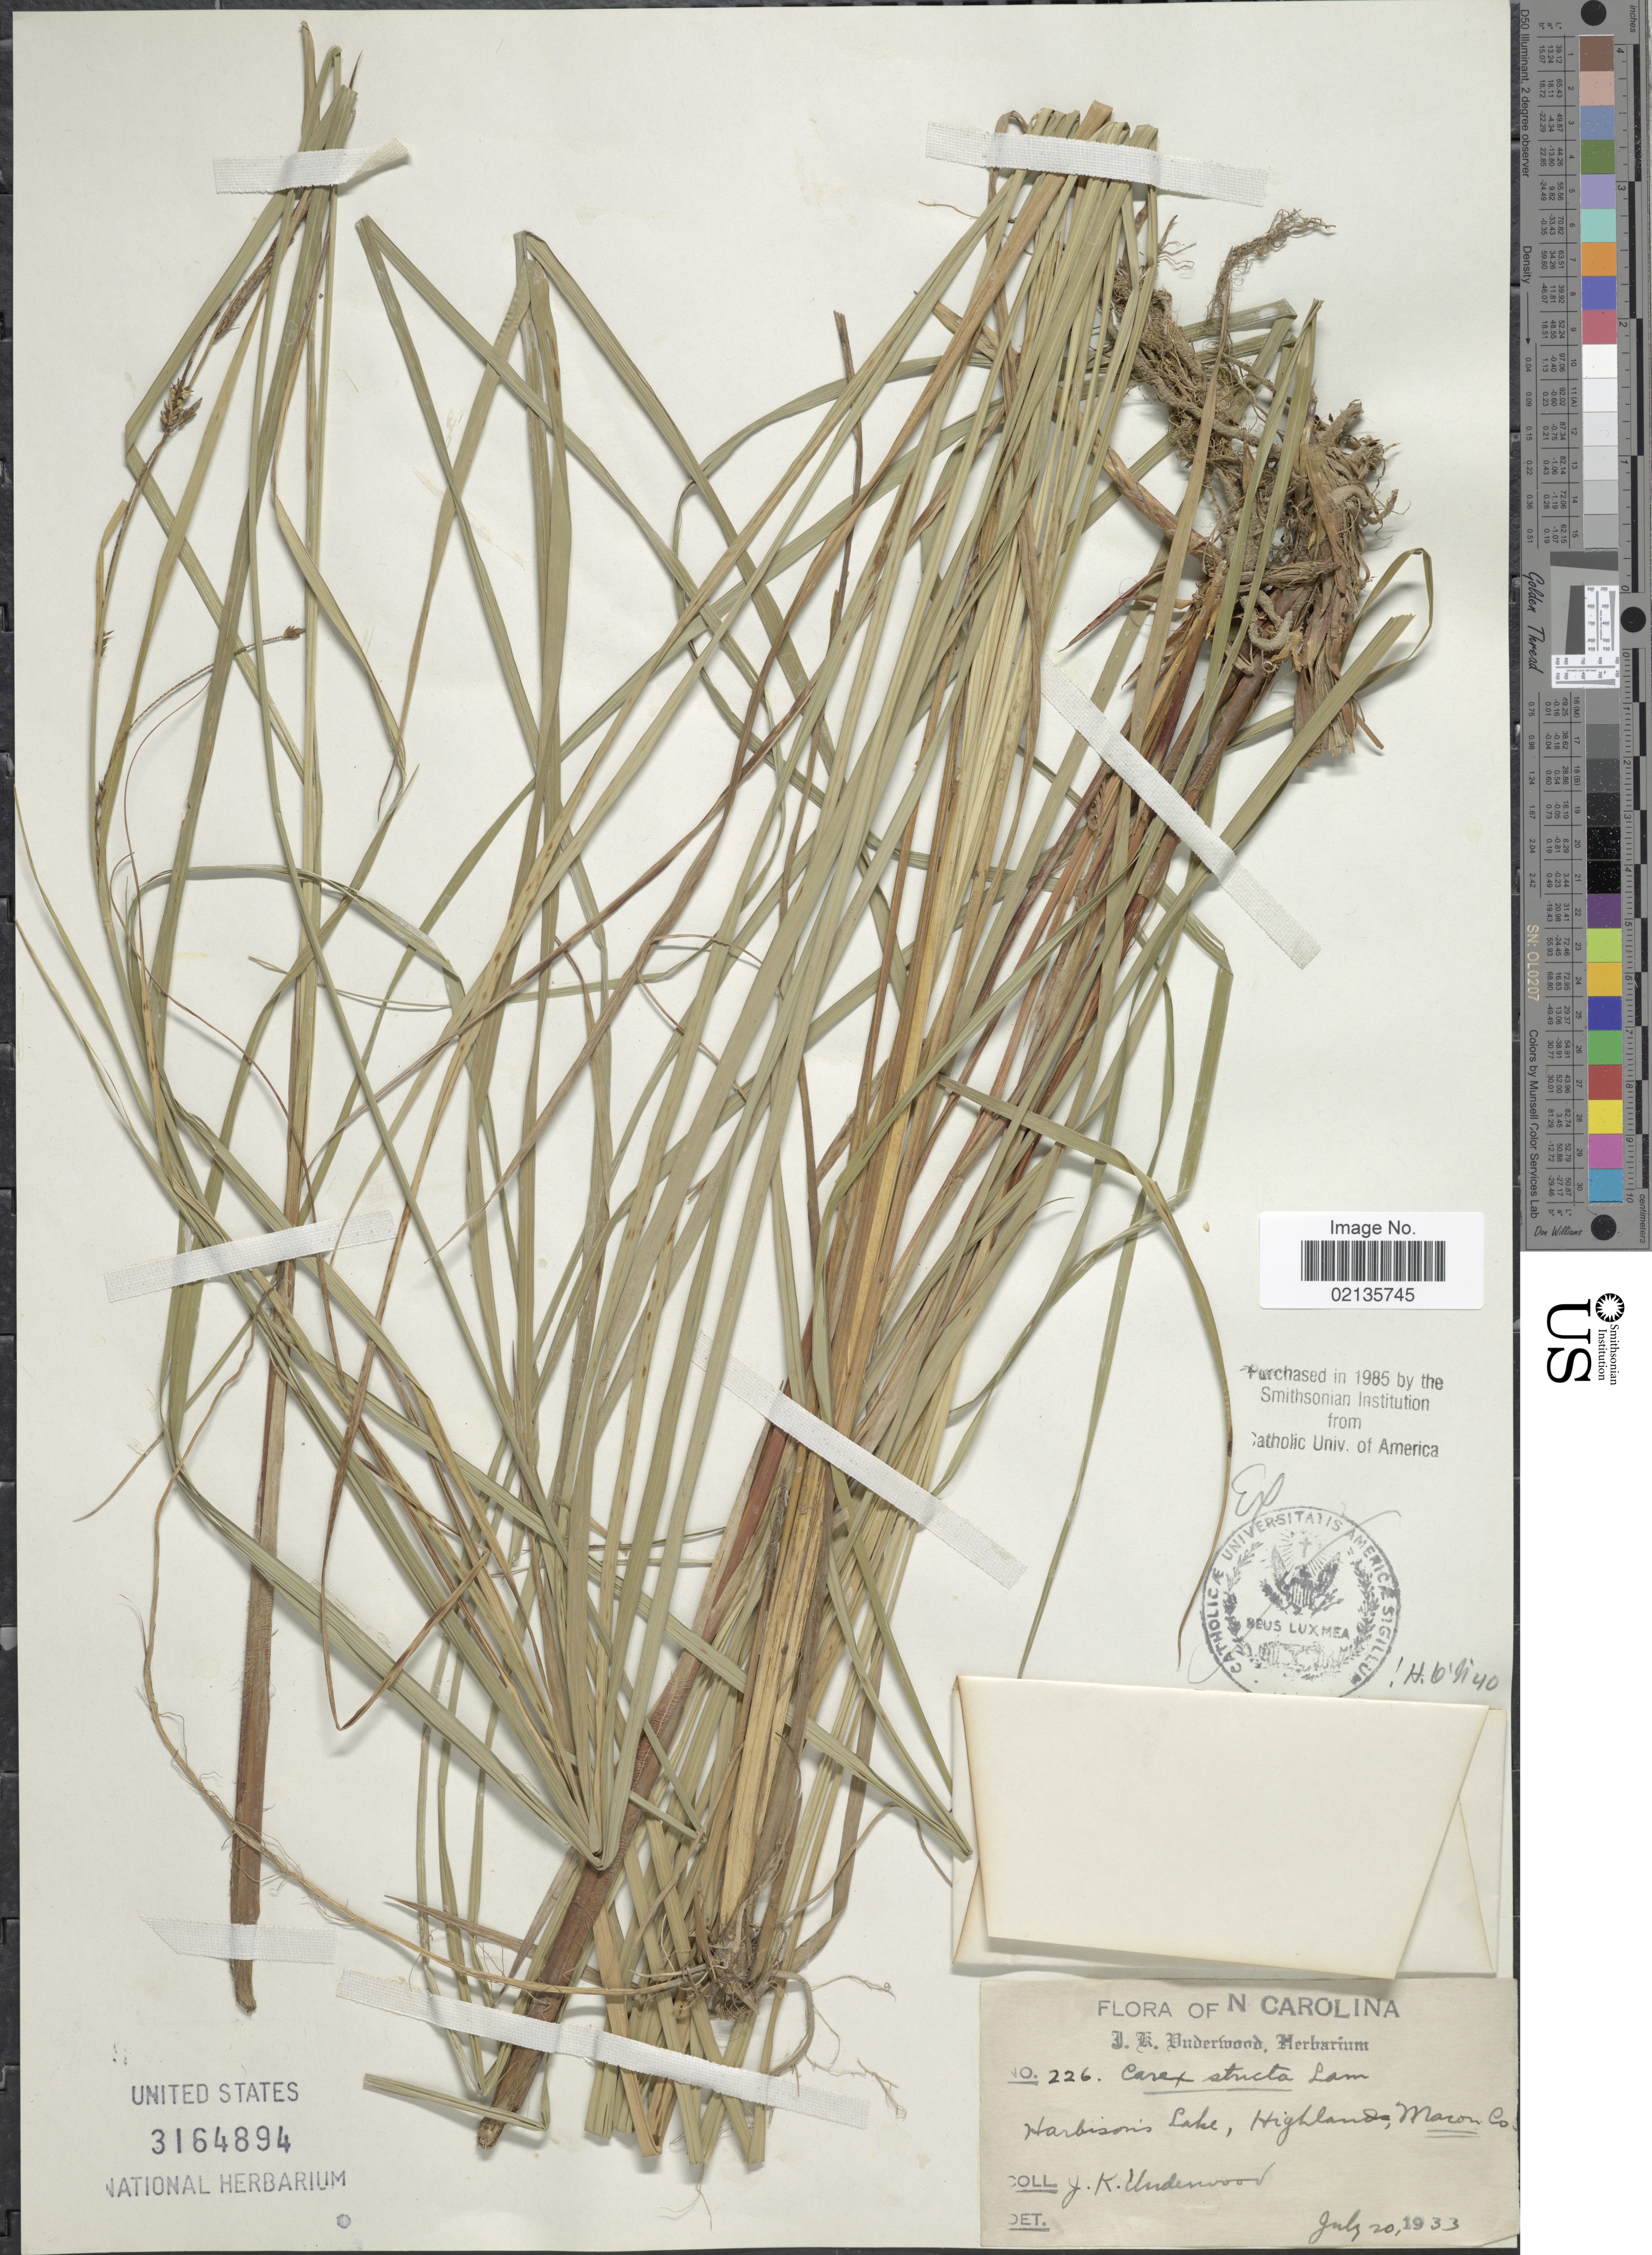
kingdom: Plantae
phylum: Tracheophyta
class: Liliopsida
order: Poales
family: Cyperaceae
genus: Carex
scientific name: Carex stricta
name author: Lam.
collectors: J. K. Underwood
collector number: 226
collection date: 1933-07-20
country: United States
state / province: North Carolina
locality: Harbison's Lake, Highlands, Macon Co.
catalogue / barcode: US 3164894